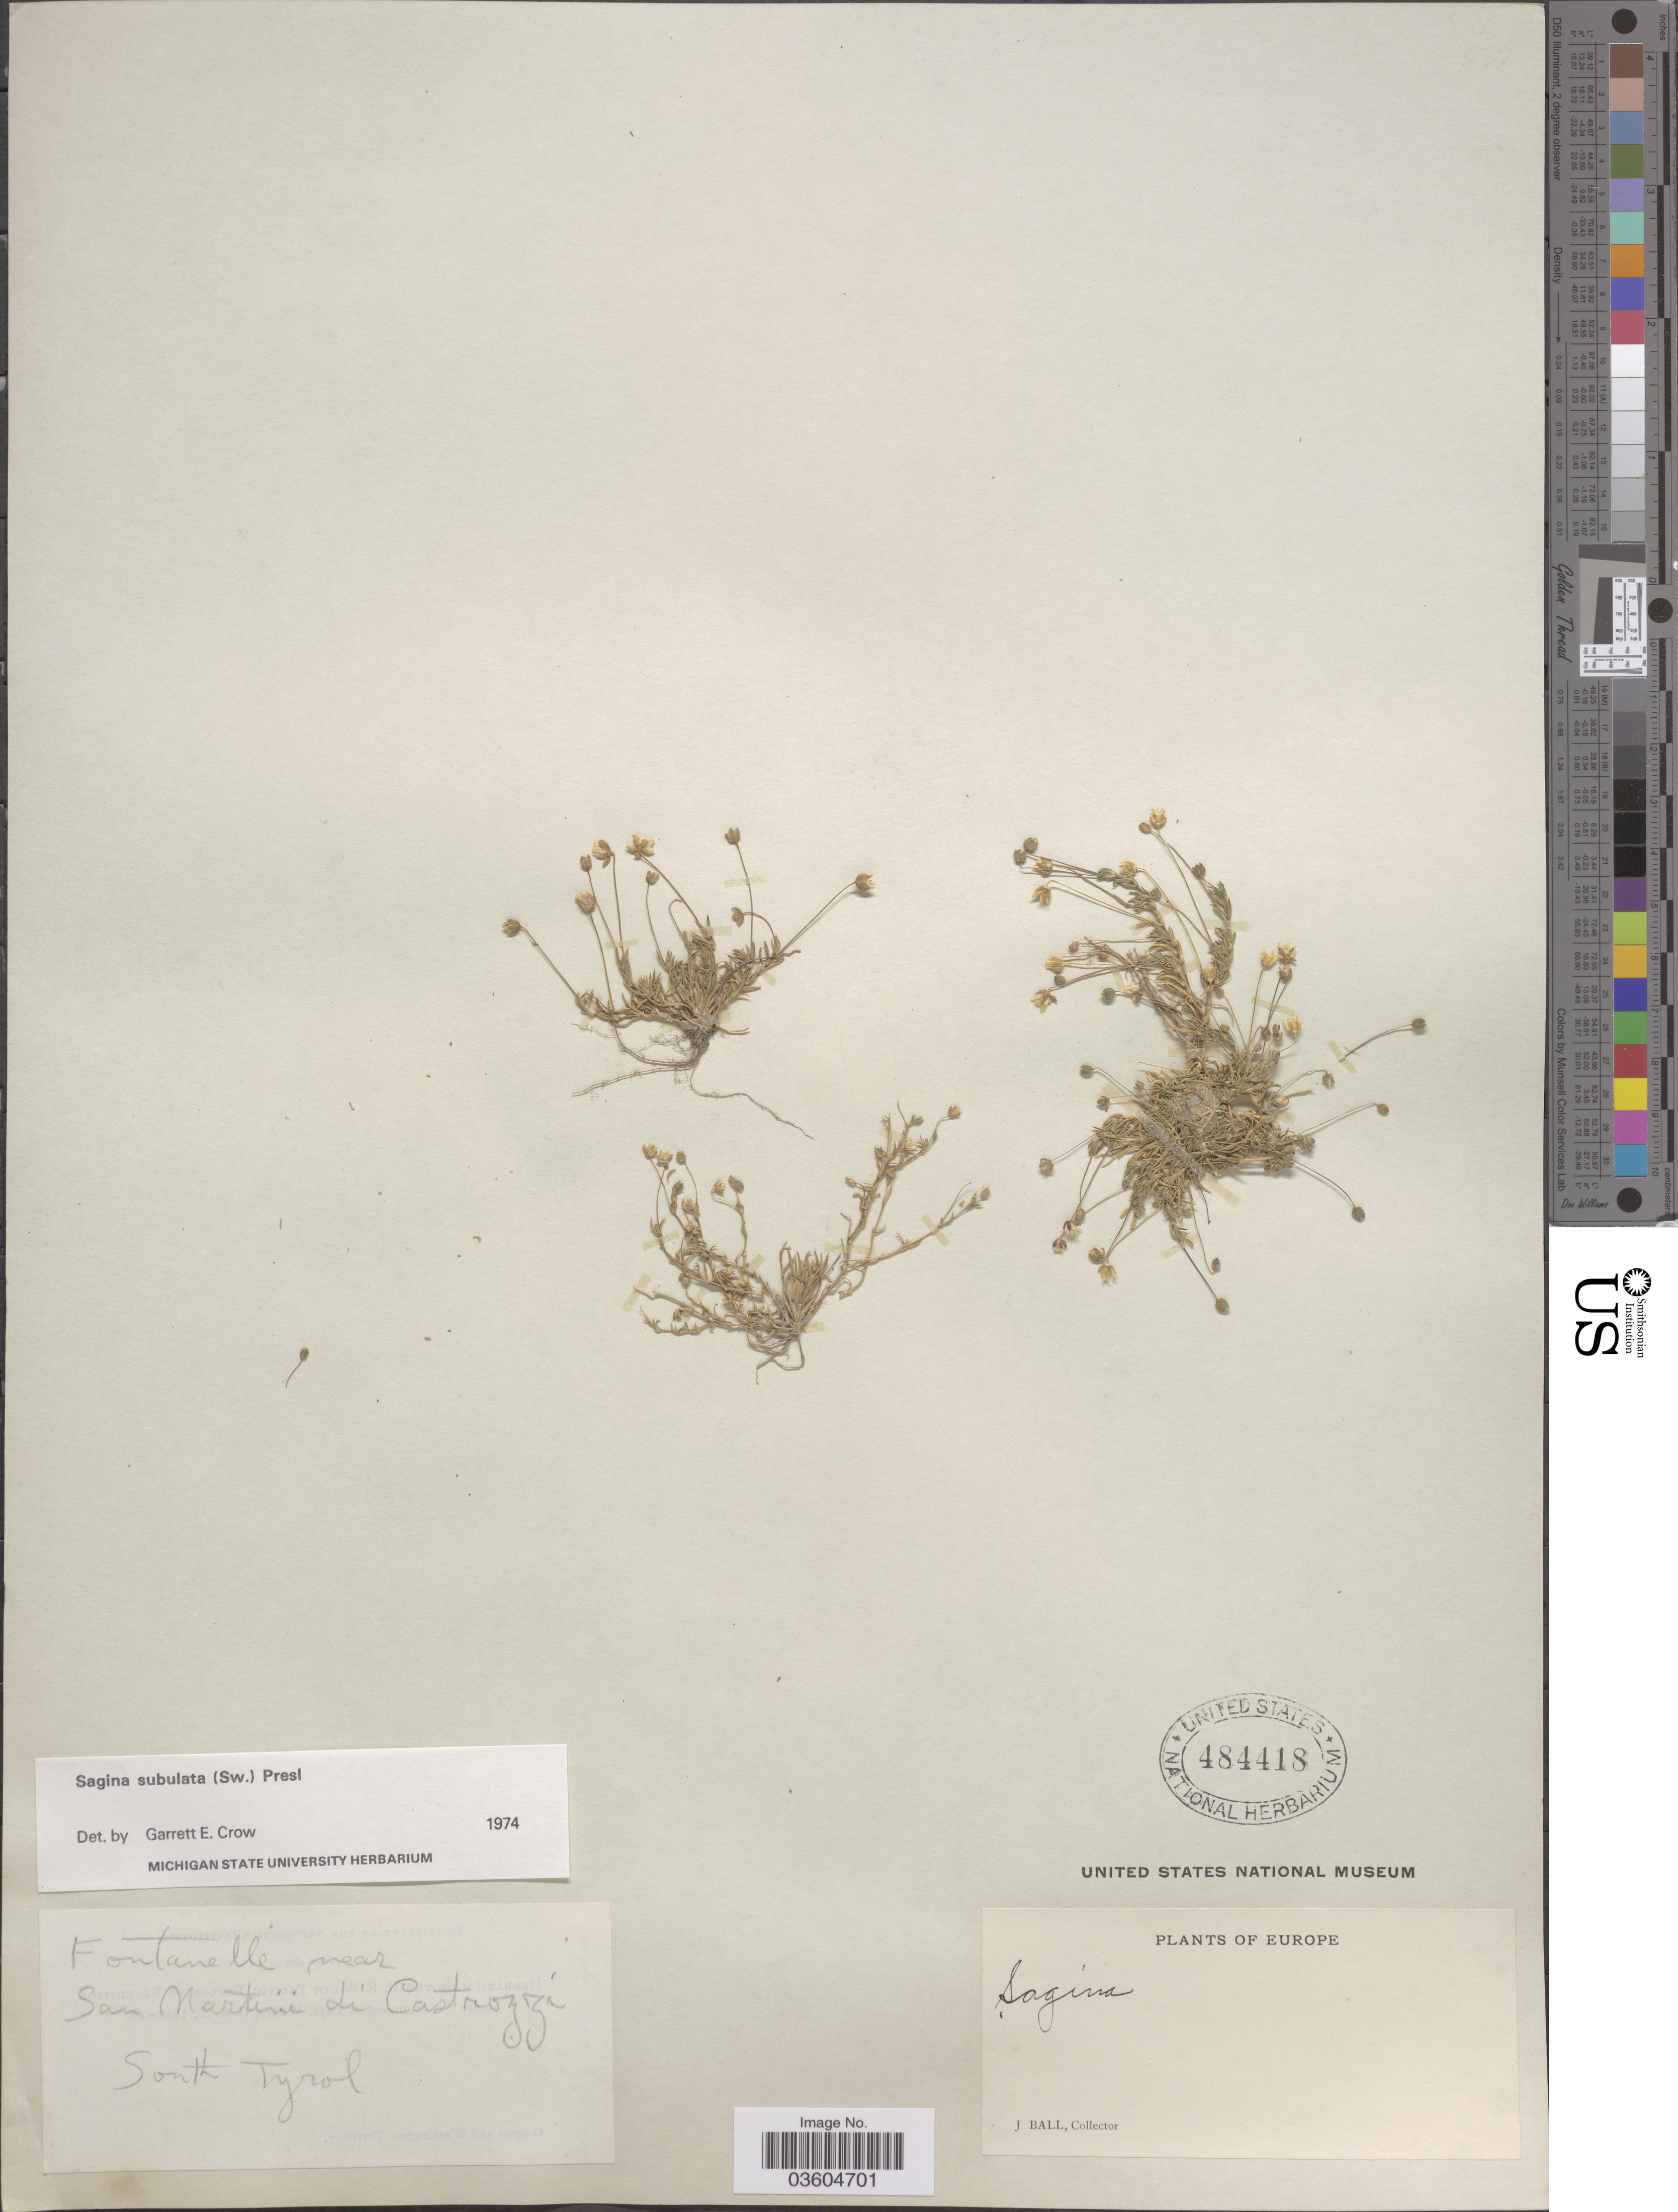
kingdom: Plantae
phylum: Tracheophyta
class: Magnoliopsida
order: Caryophyllales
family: Caryophyllaceae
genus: Sagina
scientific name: Sagina subulata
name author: (Sw.) C. Presl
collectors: J. Ball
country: Italy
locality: Fontanelle near San Martini di Castrozzi, South Tyrol.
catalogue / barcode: US 484418